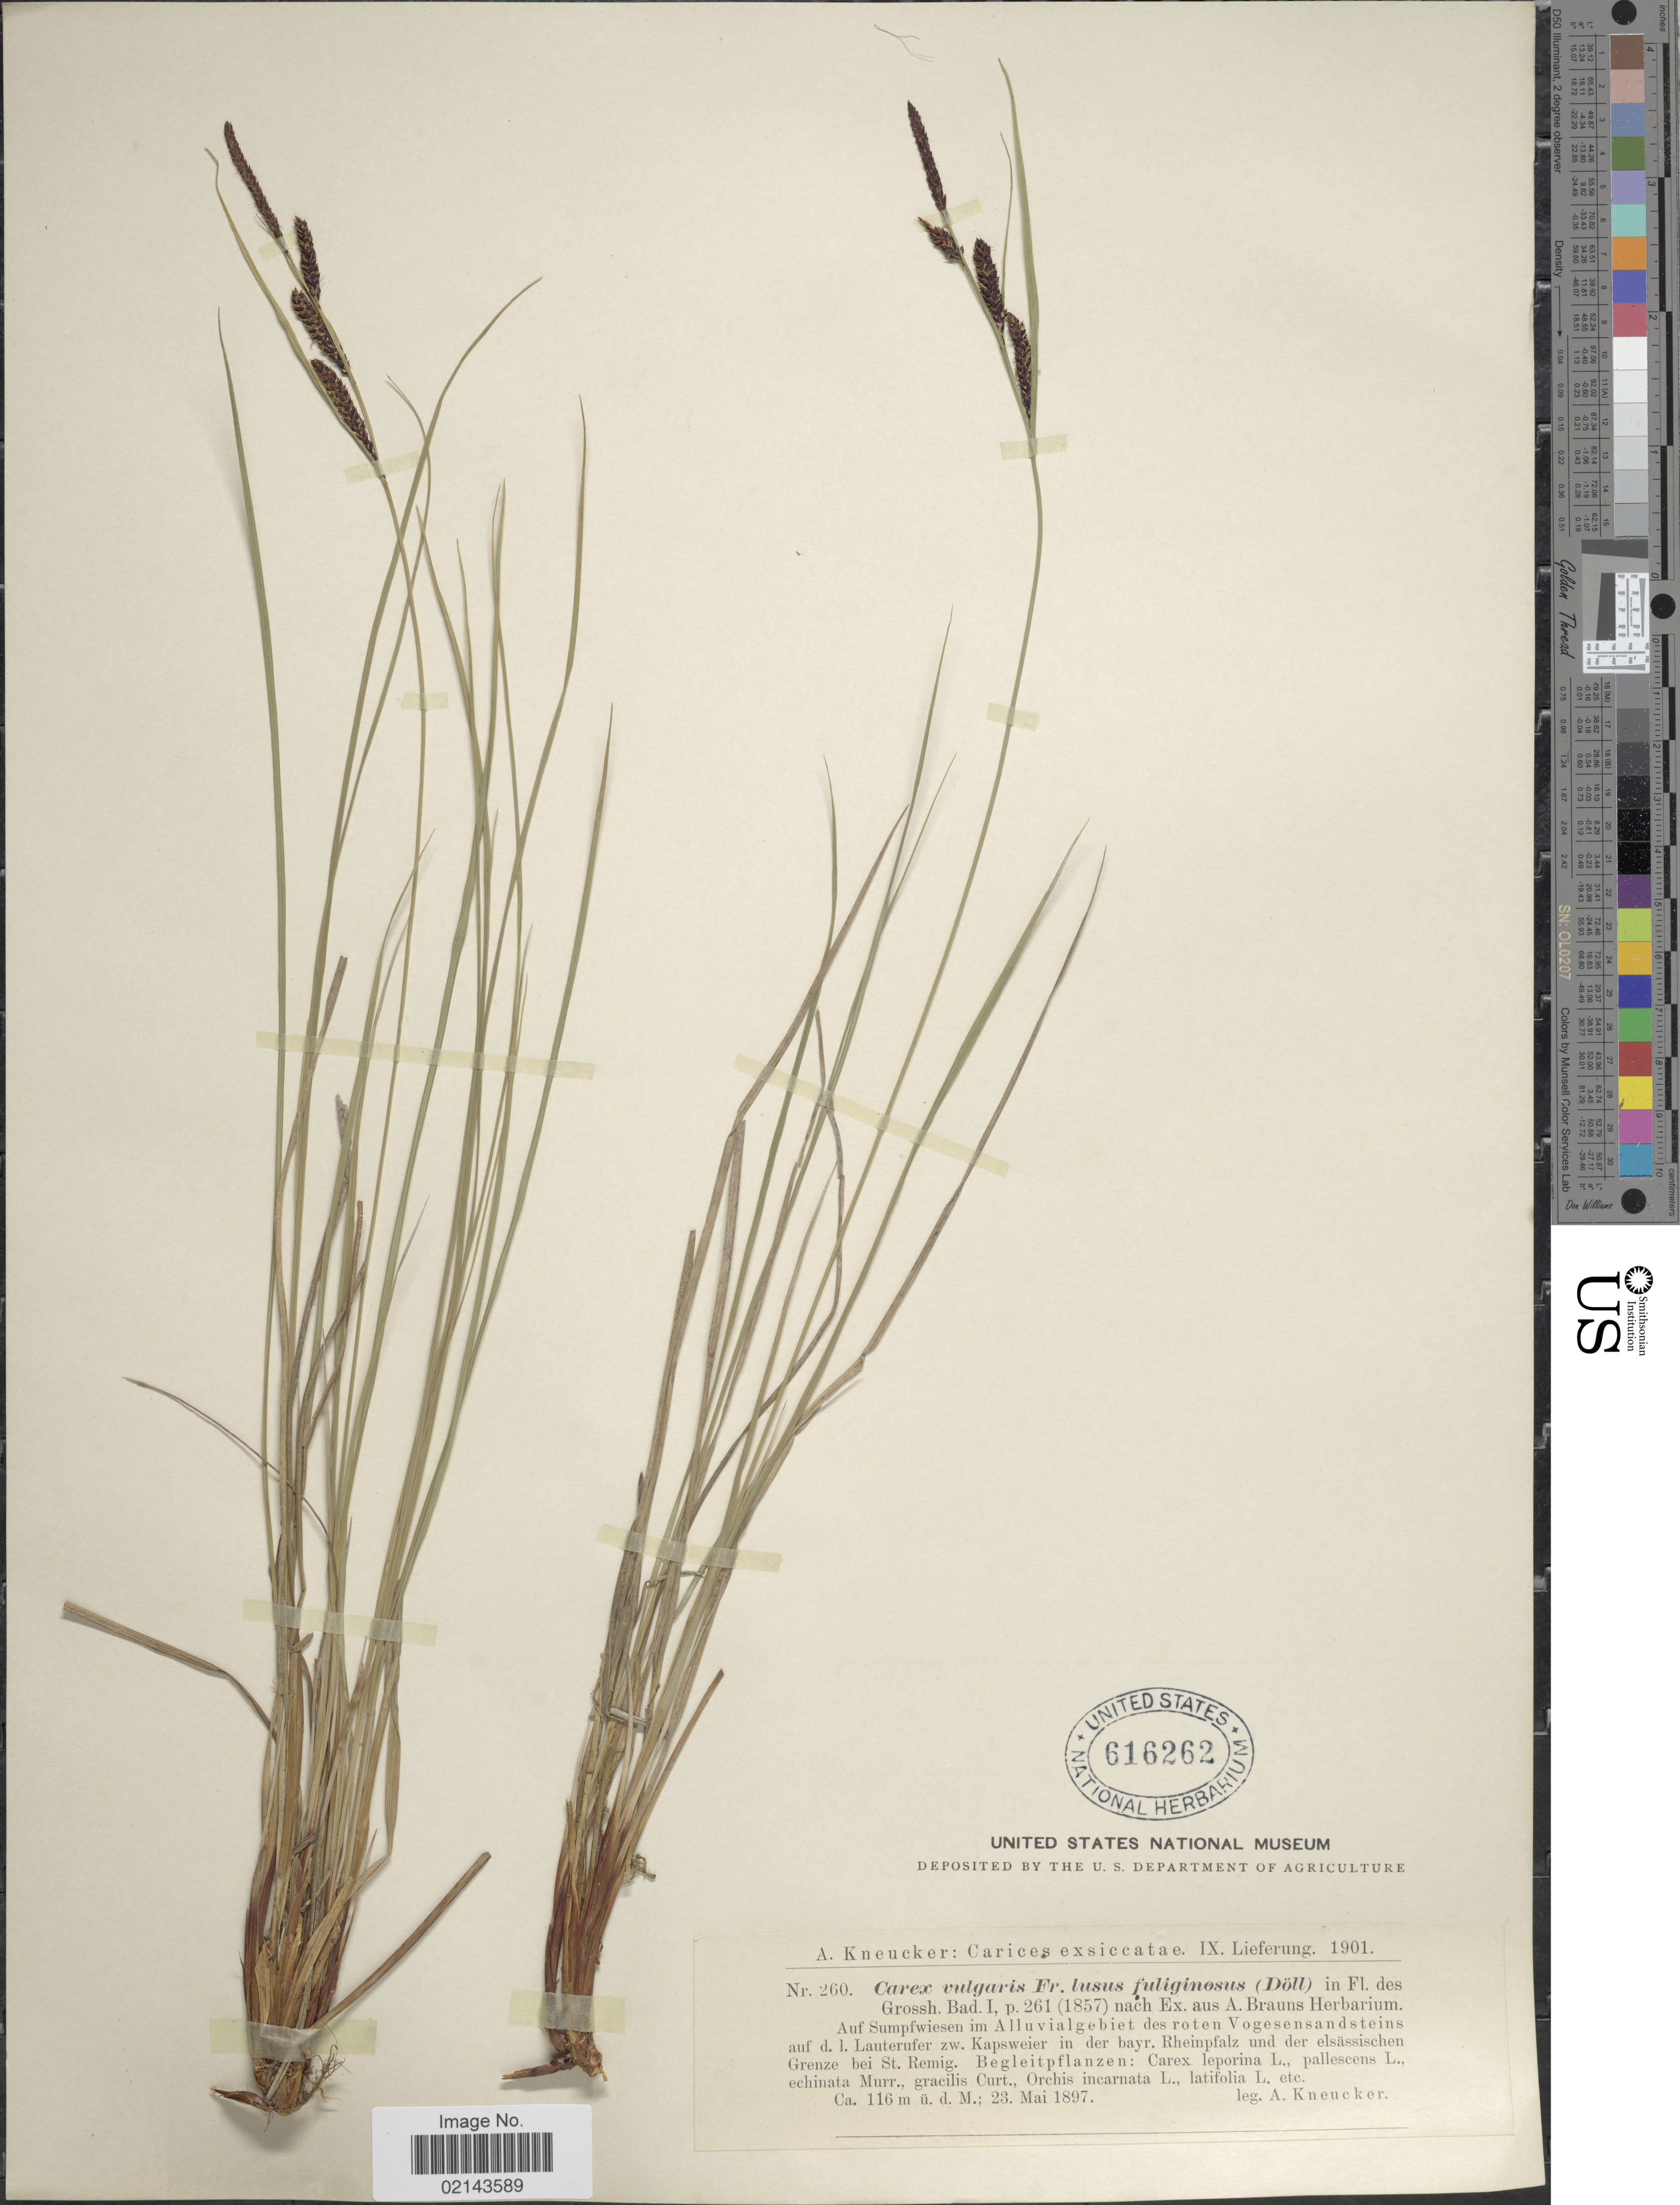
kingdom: Plantae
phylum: Tracheophyta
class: Liliopsida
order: Poales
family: Cyperaceae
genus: Carex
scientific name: Carex nigra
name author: (L.) Reichard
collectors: A. Kneucker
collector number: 260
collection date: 1897-05-23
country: Germany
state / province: Rhineland-Palatinate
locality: Auf Sumpfwiesen im Alluvialgebiet des roten Vogesensandsteins auf d. l. Lauterufer zw. Kapsweier in der bayr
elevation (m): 116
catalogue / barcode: US 616262